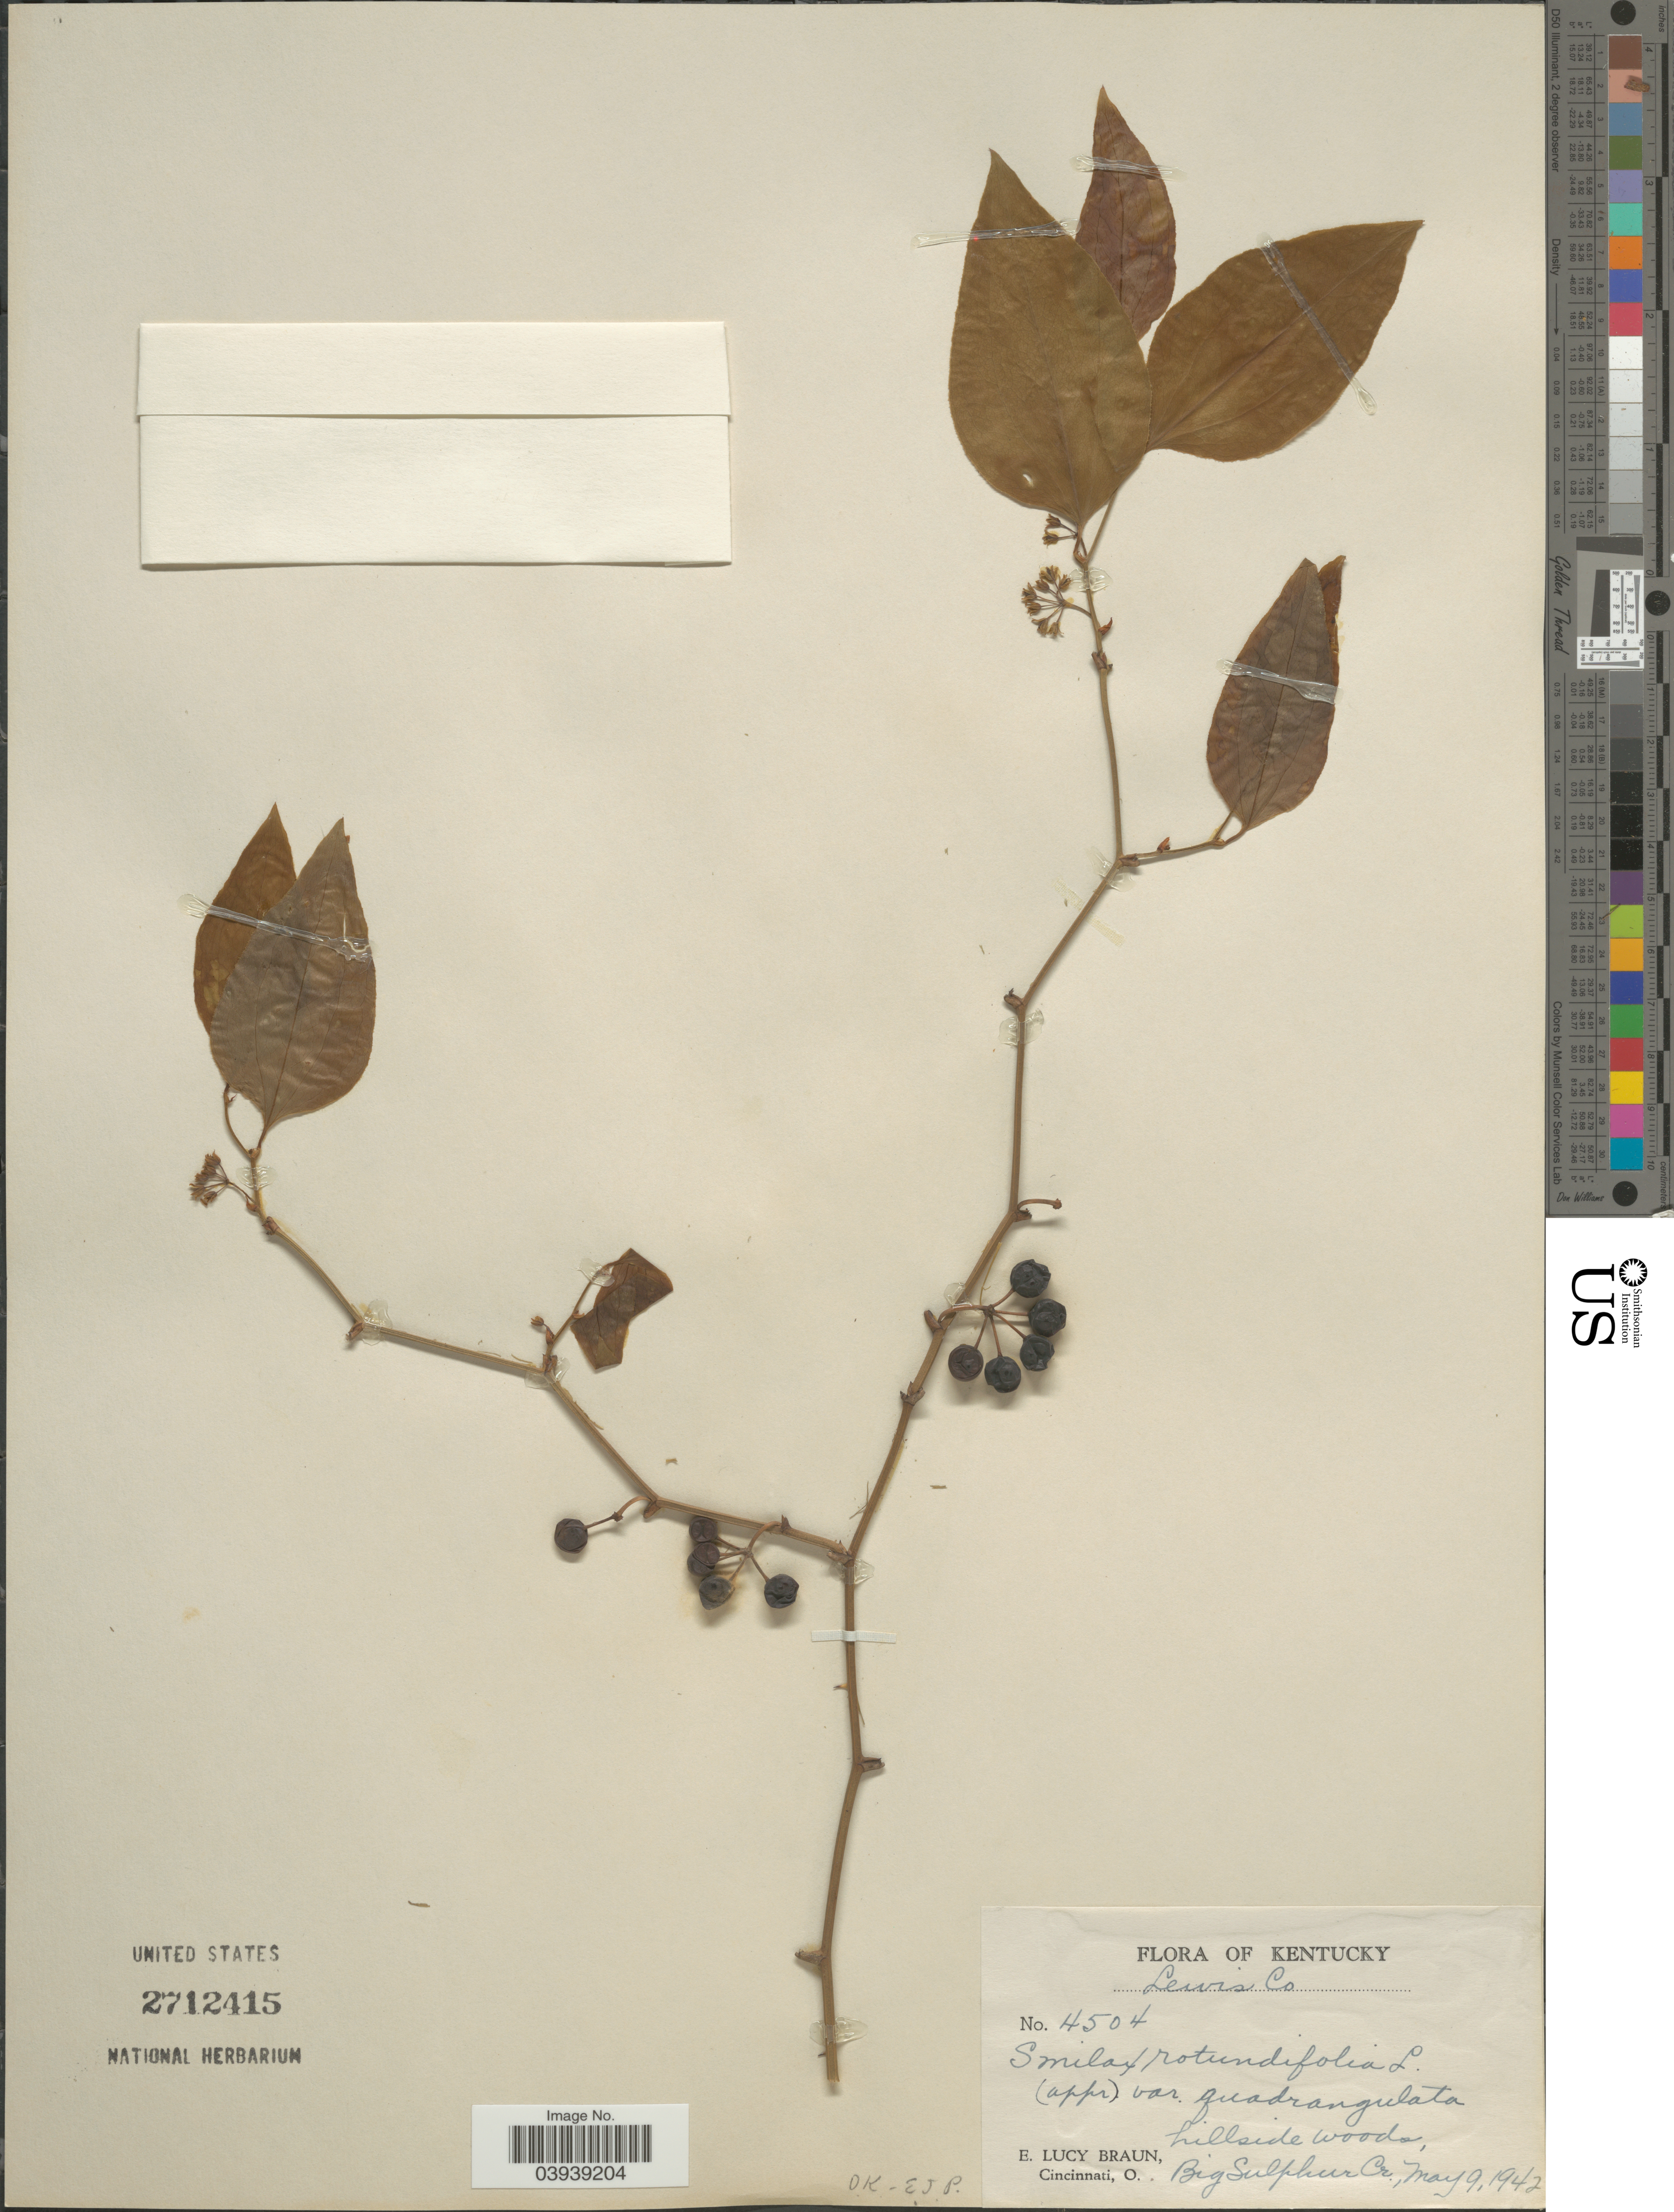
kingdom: Plantae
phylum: Tracheophyta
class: Liliopsida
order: Liliales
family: Smilacaceae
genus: Smilax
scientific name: Smilax rotundifolia var. quadrangularis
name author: (Muhl. ex Willd.) Alph. Wood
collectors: E. L. Braun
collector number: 4504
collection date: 1942-05-09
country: United States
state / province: Kentucky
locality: Lewis Co. Hillside woods, Big Sulphur Cr.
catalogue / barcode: US 2712415